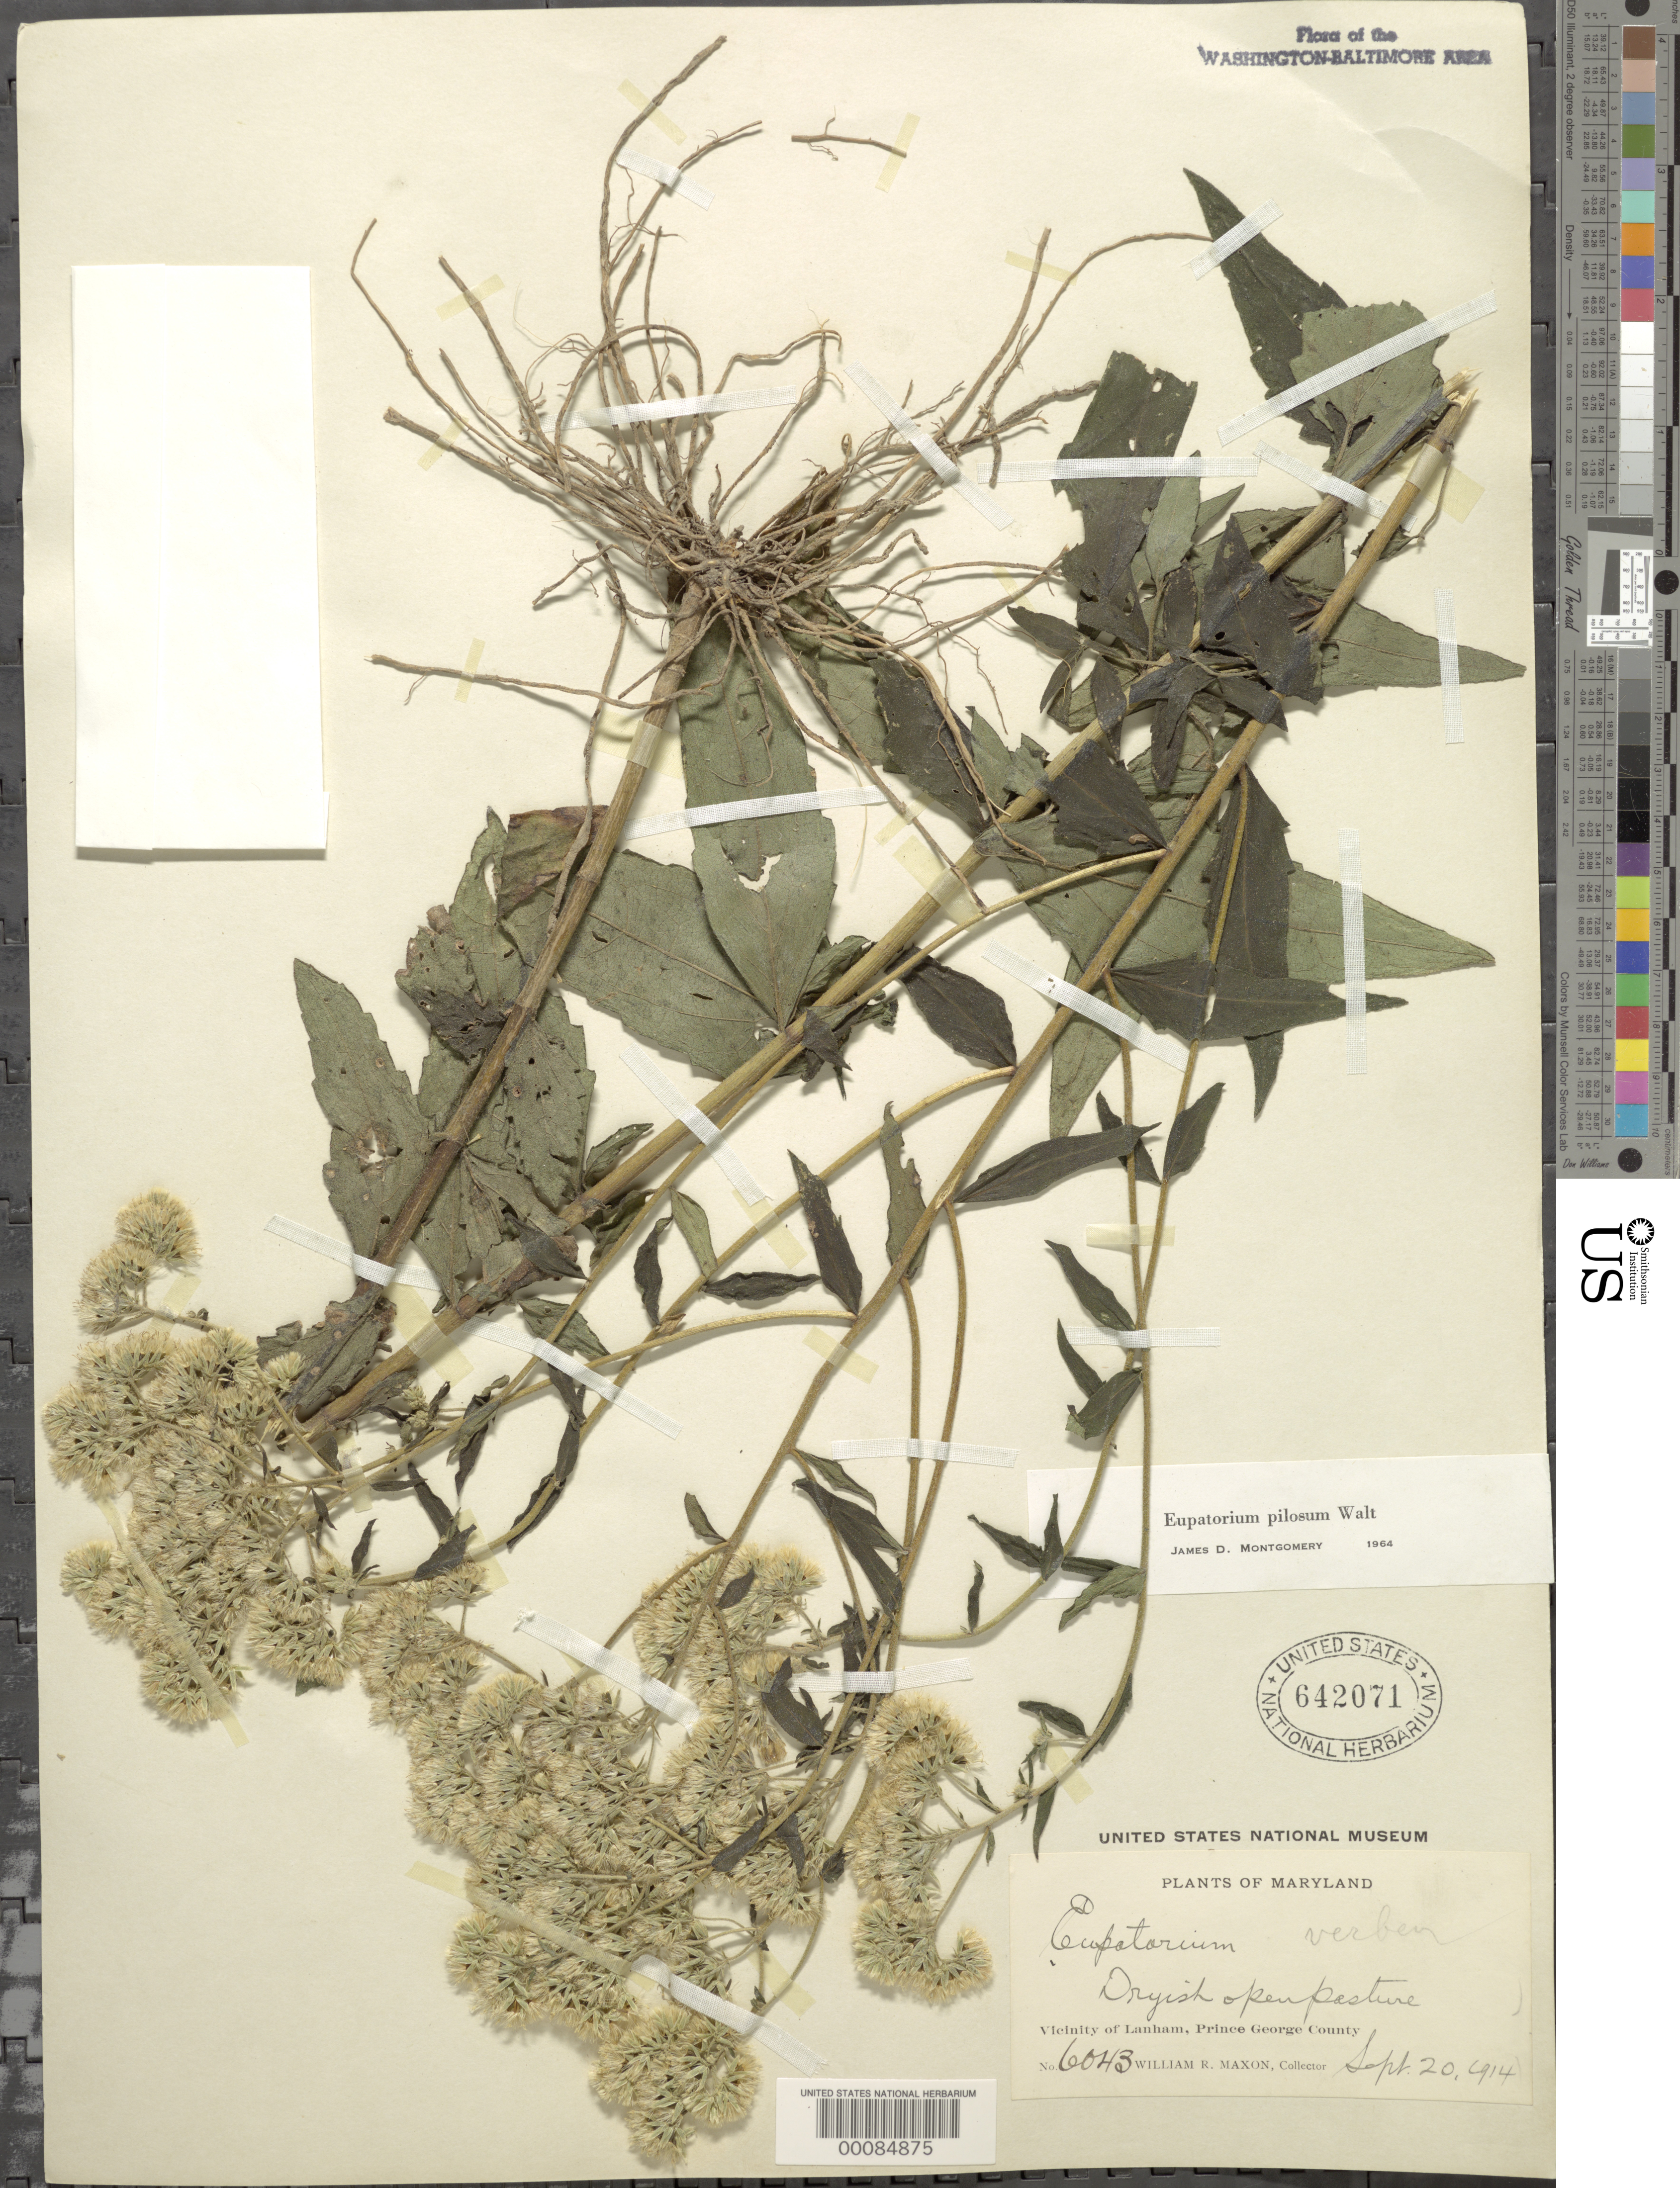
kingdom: Plantae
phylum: Tracheophyta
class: Magnoliopsida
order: Asterales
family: Asteraceae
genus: Eupatorium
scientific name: Eupatorium pilosum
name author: Walter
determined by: Montgomery, J. D.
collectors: W. R. Maxon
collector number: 6043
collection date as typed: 20 Sep 1914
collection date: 1914-09-20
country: United States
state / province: Maryland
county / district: Prince George's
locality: Lanham vicinity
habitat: Dryish open pasture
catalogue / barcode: US 642071